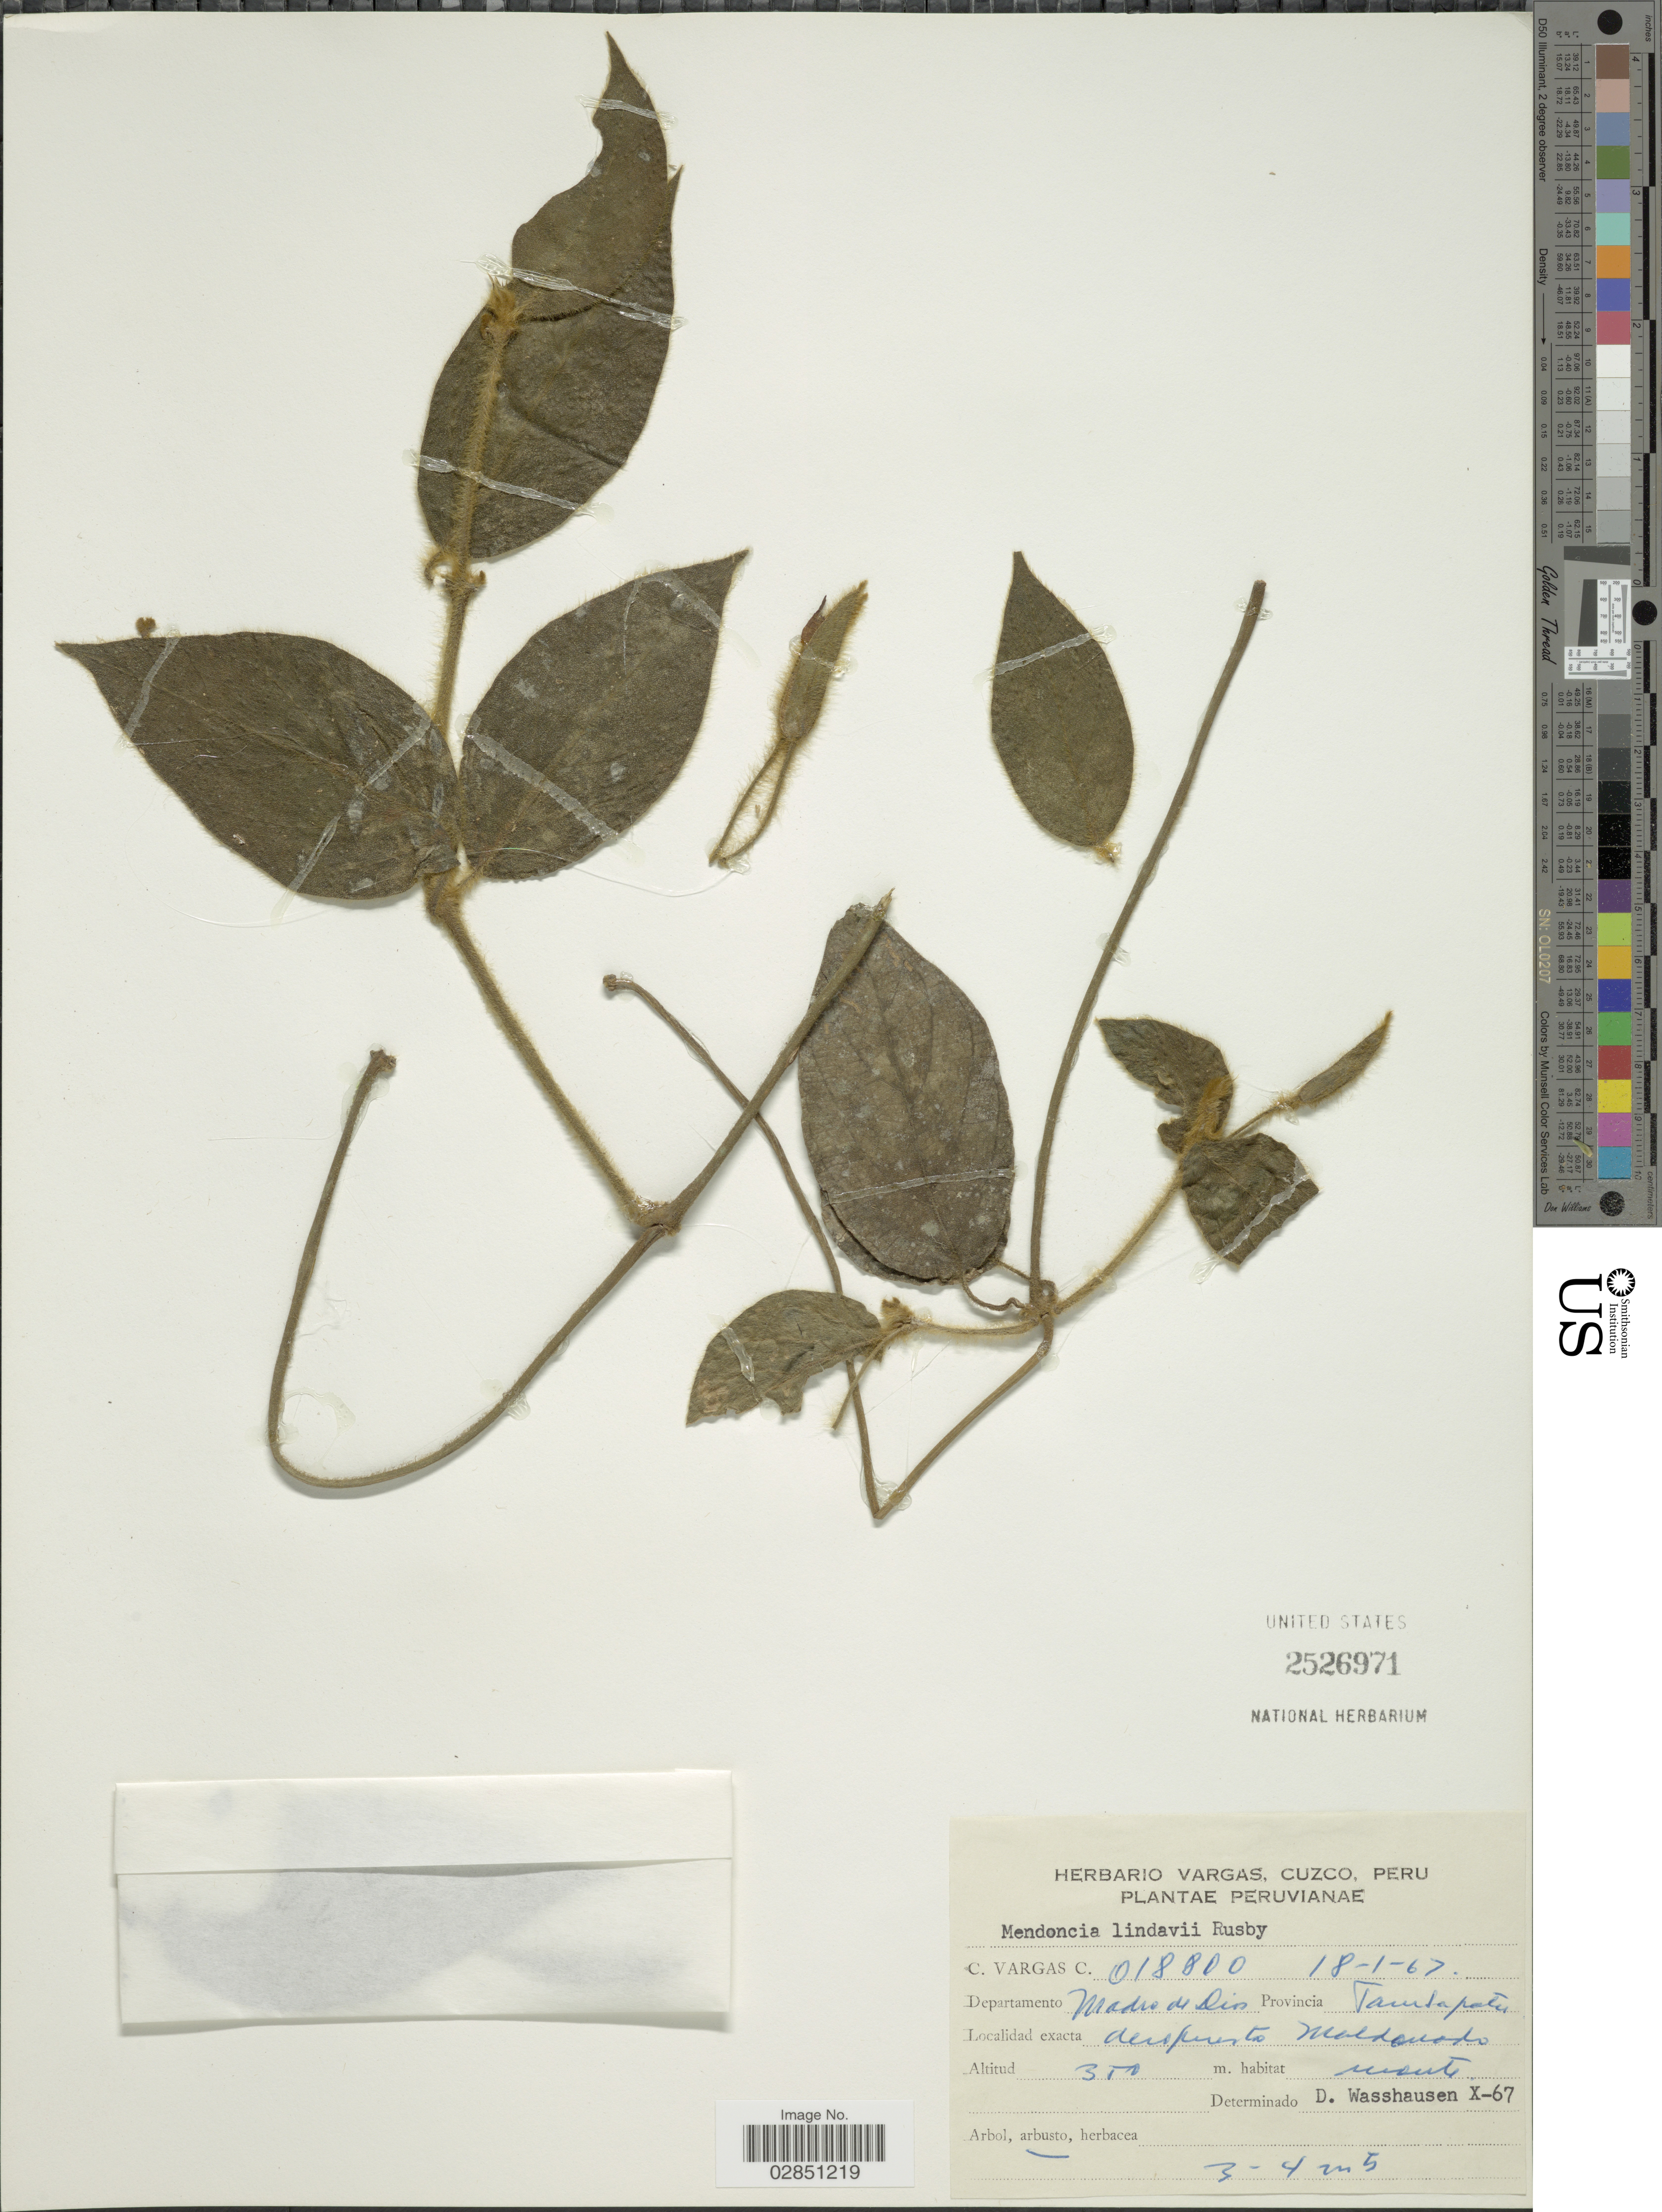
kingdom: Plantae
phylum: Tracheophyta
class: Magnoliopsida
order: Lamiales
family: Acanthaceae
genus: Mendoncia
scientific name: Mendoncia lindavii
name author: Rusby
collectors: C. Vargas Calderón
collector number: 018800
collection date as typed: Transcribed d/m/y: 18/1/67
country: Peru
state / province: Madre de Dios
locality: Departamento Madre de Dios. Provincia Tambopata. Aeropuerto Maldonado.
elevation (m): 350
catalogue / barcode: US 2526971